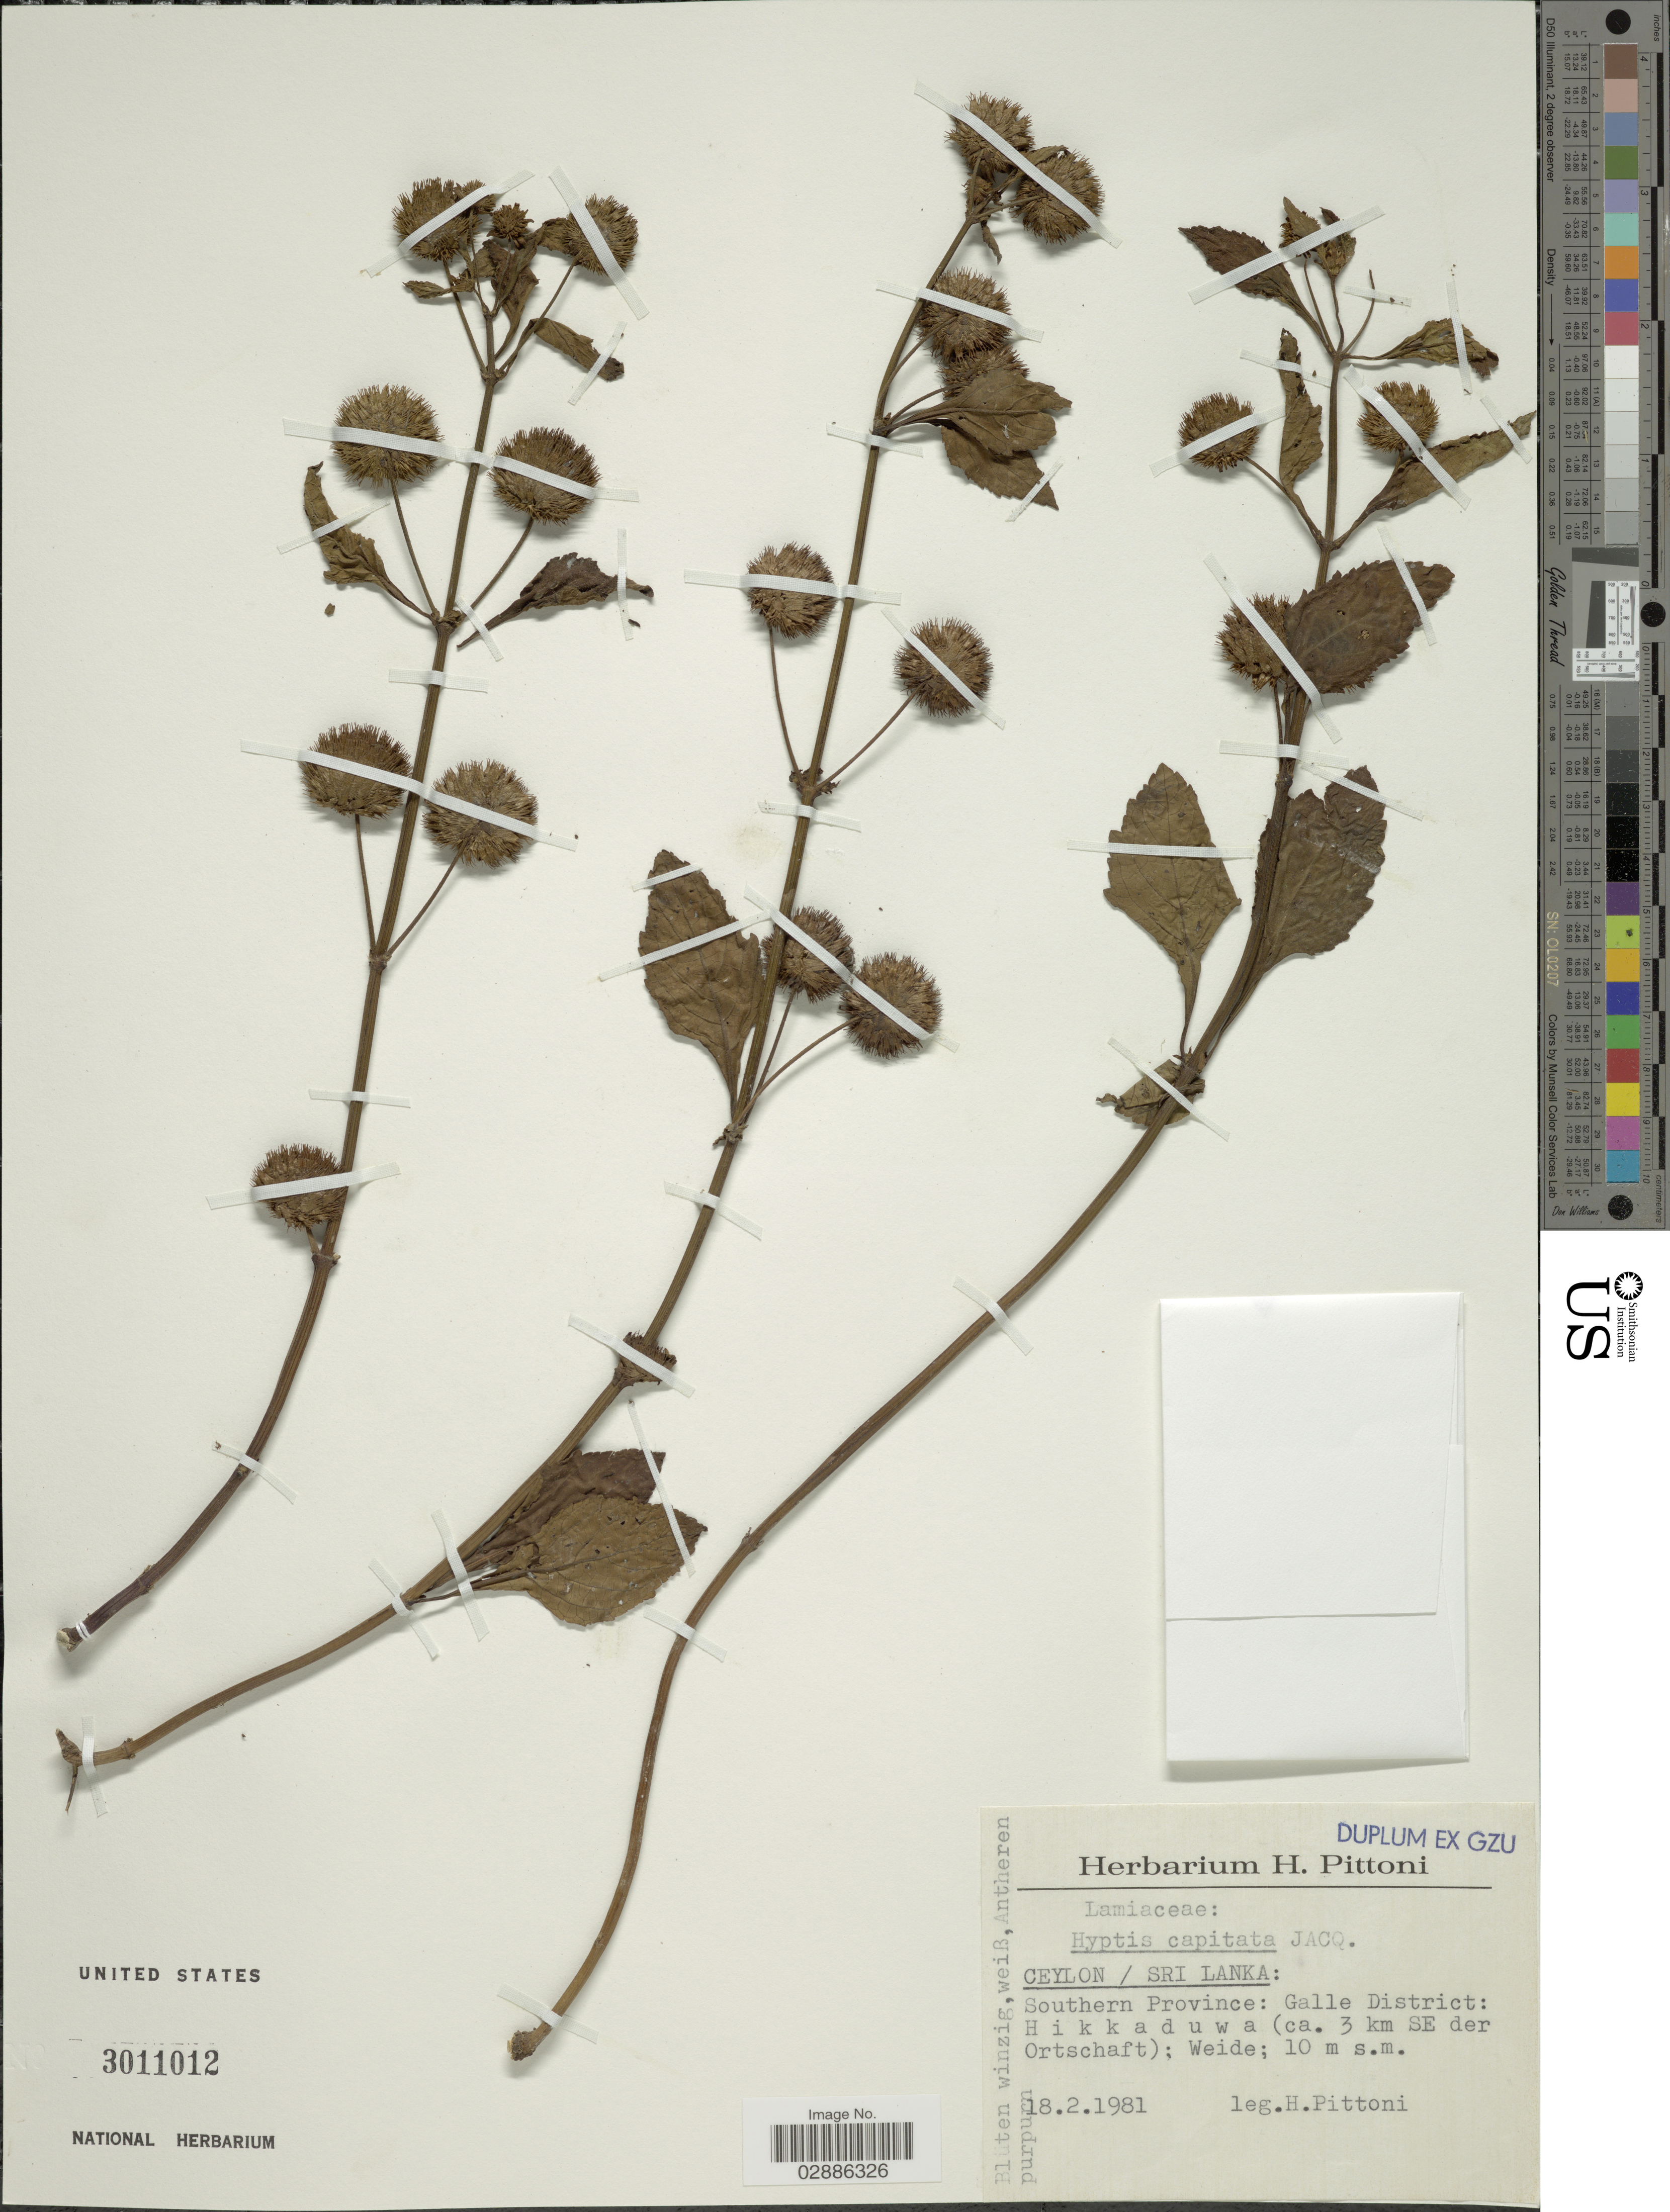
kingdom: Plantae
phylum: Tracheophyta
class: Magnoliopsida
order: Lamiales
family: Lamiaceae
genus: Hyptis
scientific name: Hyptis rhomboidea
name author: M. Martens & Galeotti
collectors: H. Pittoni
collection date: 1981-02-18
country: Sri Lanka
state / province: Southern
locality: Ceylon, Southern Province: Galle District: Hikkaduwa (ca. 3 km SE der Ortschaft);Weide.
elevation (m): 10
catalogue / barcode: US 3011012